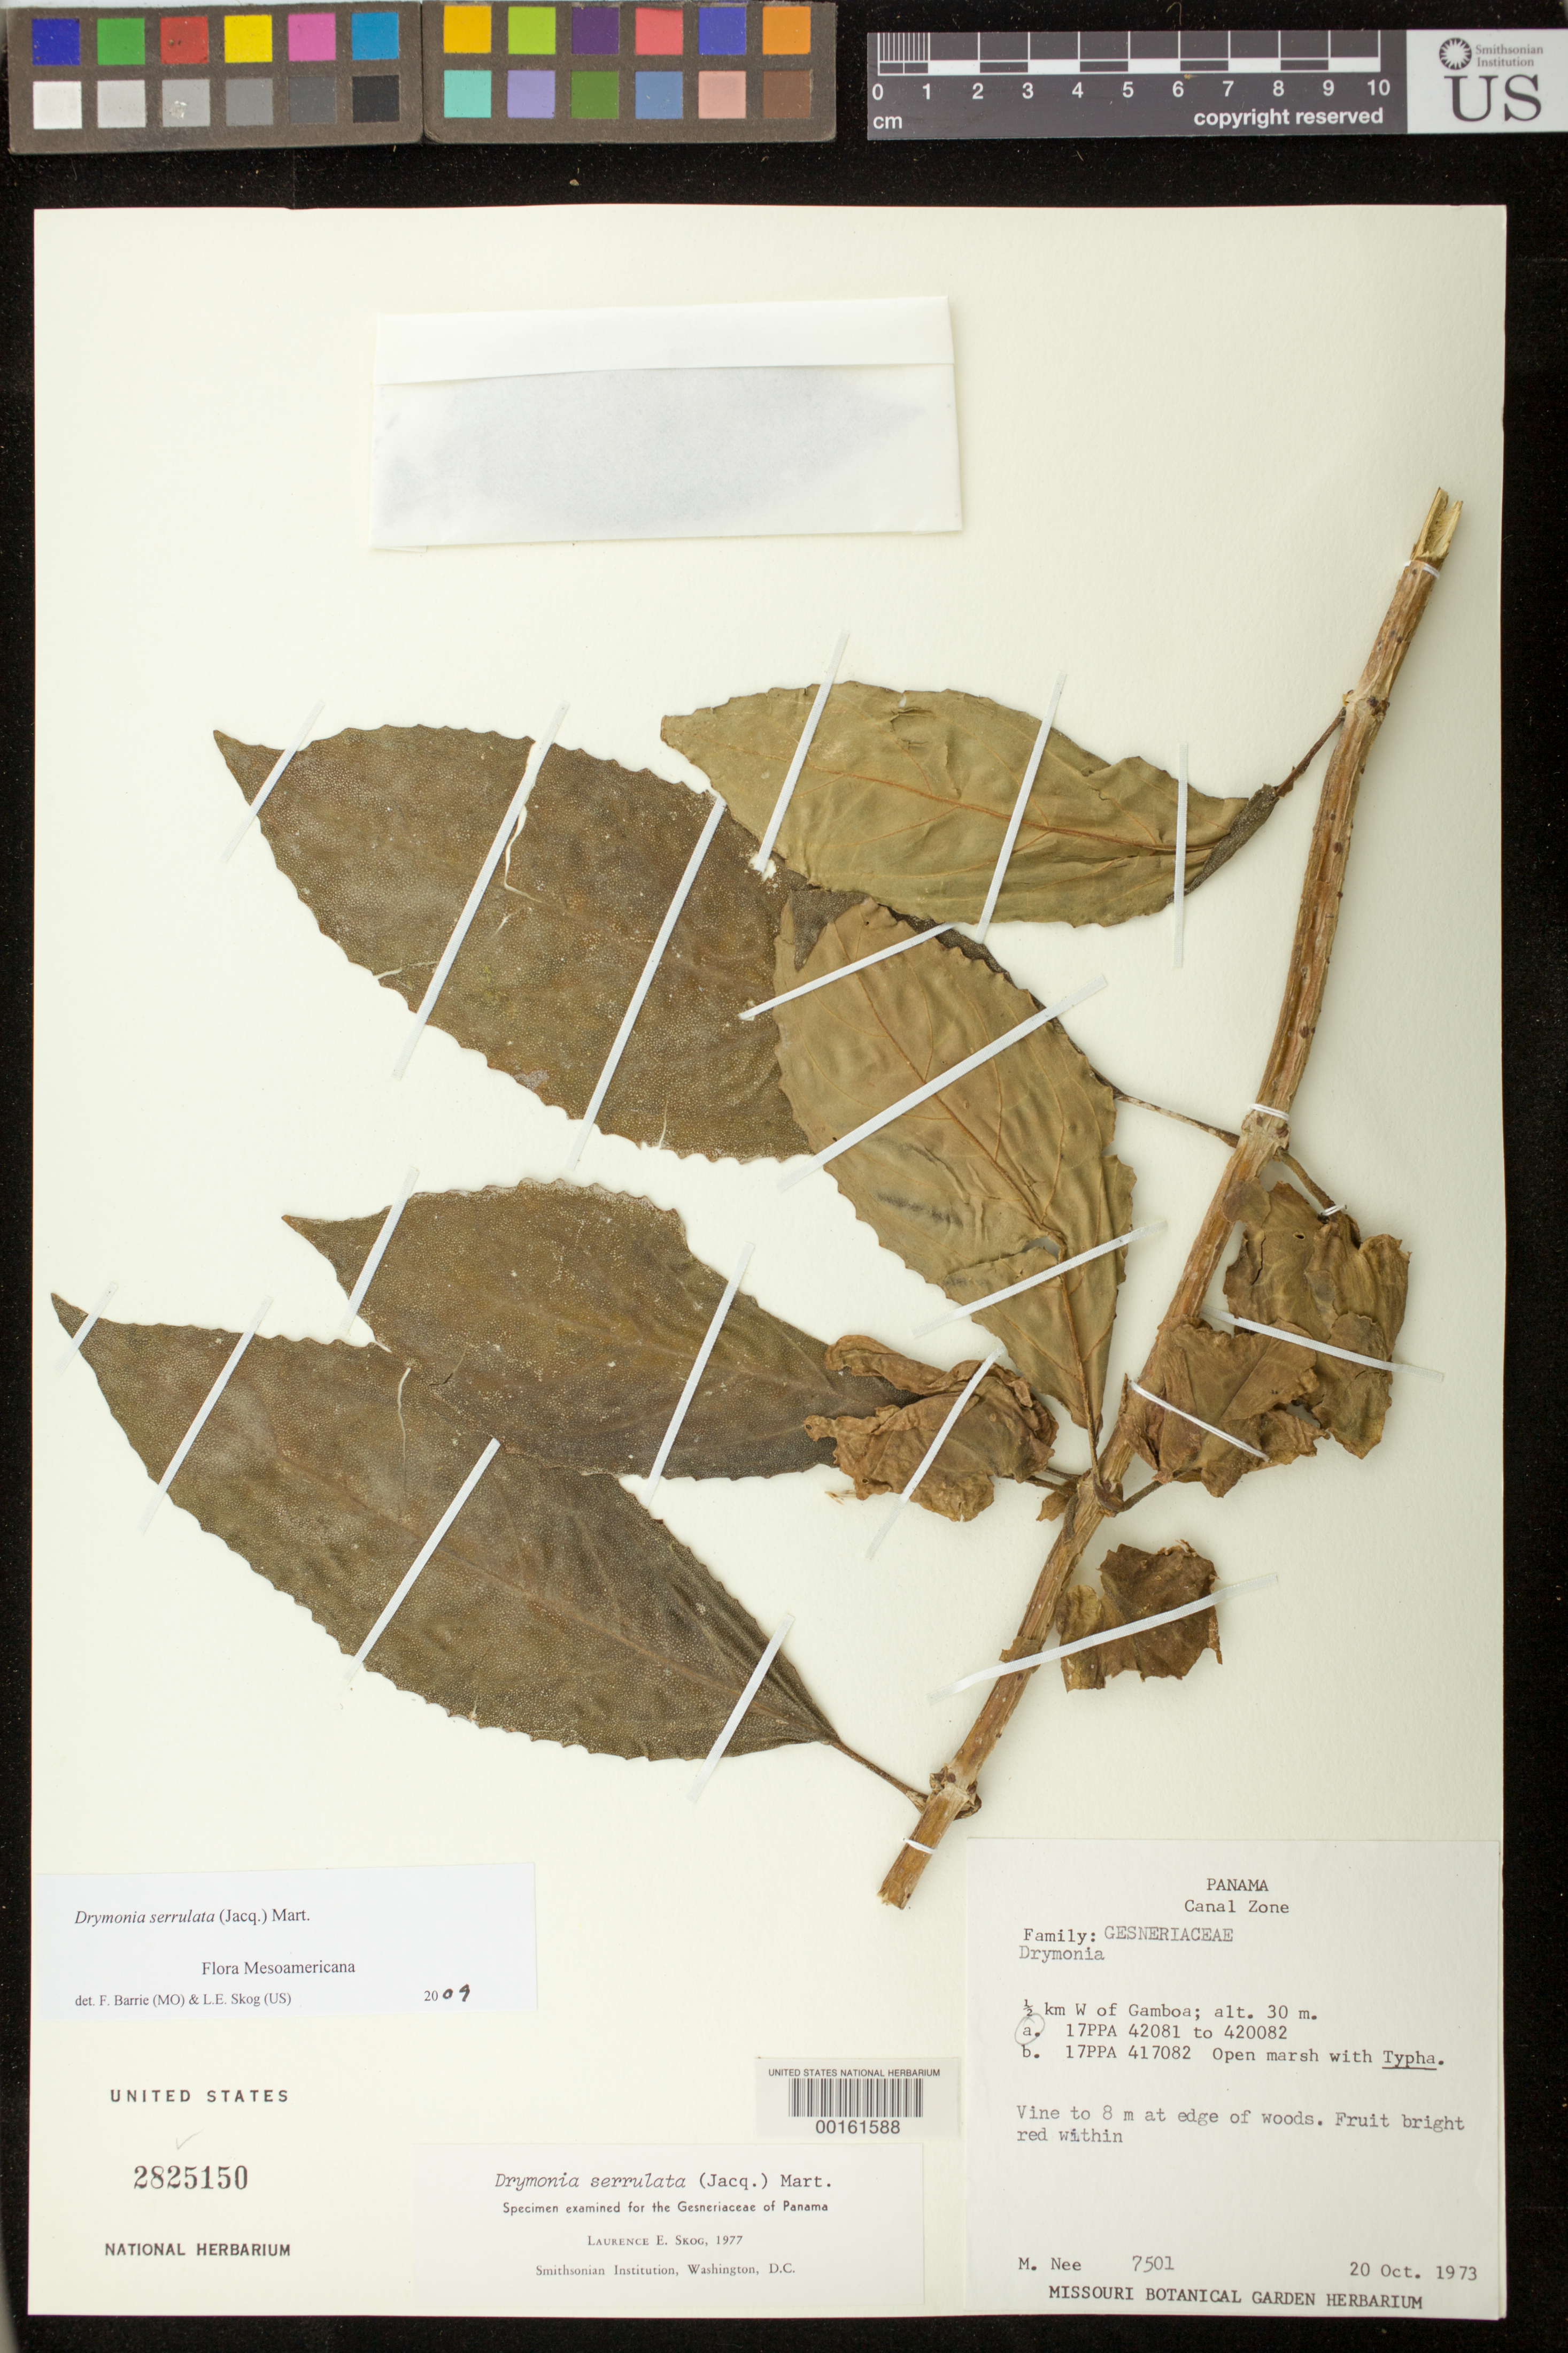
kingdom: Plantae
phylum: Tracheophyta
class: Magnoliopsida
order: Lamiales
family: Gesneriaceae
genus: Drymonia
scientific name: Drymonia serrulata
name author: (Jacq.) Mart.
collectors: M. Nee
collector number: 7501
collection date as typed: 20 Oct 1973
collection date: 1973-10-20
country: Panama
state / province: Colón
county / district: Canal Zone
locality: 1/2 km W of Gamboa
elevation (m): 30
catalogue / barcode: US 2825150